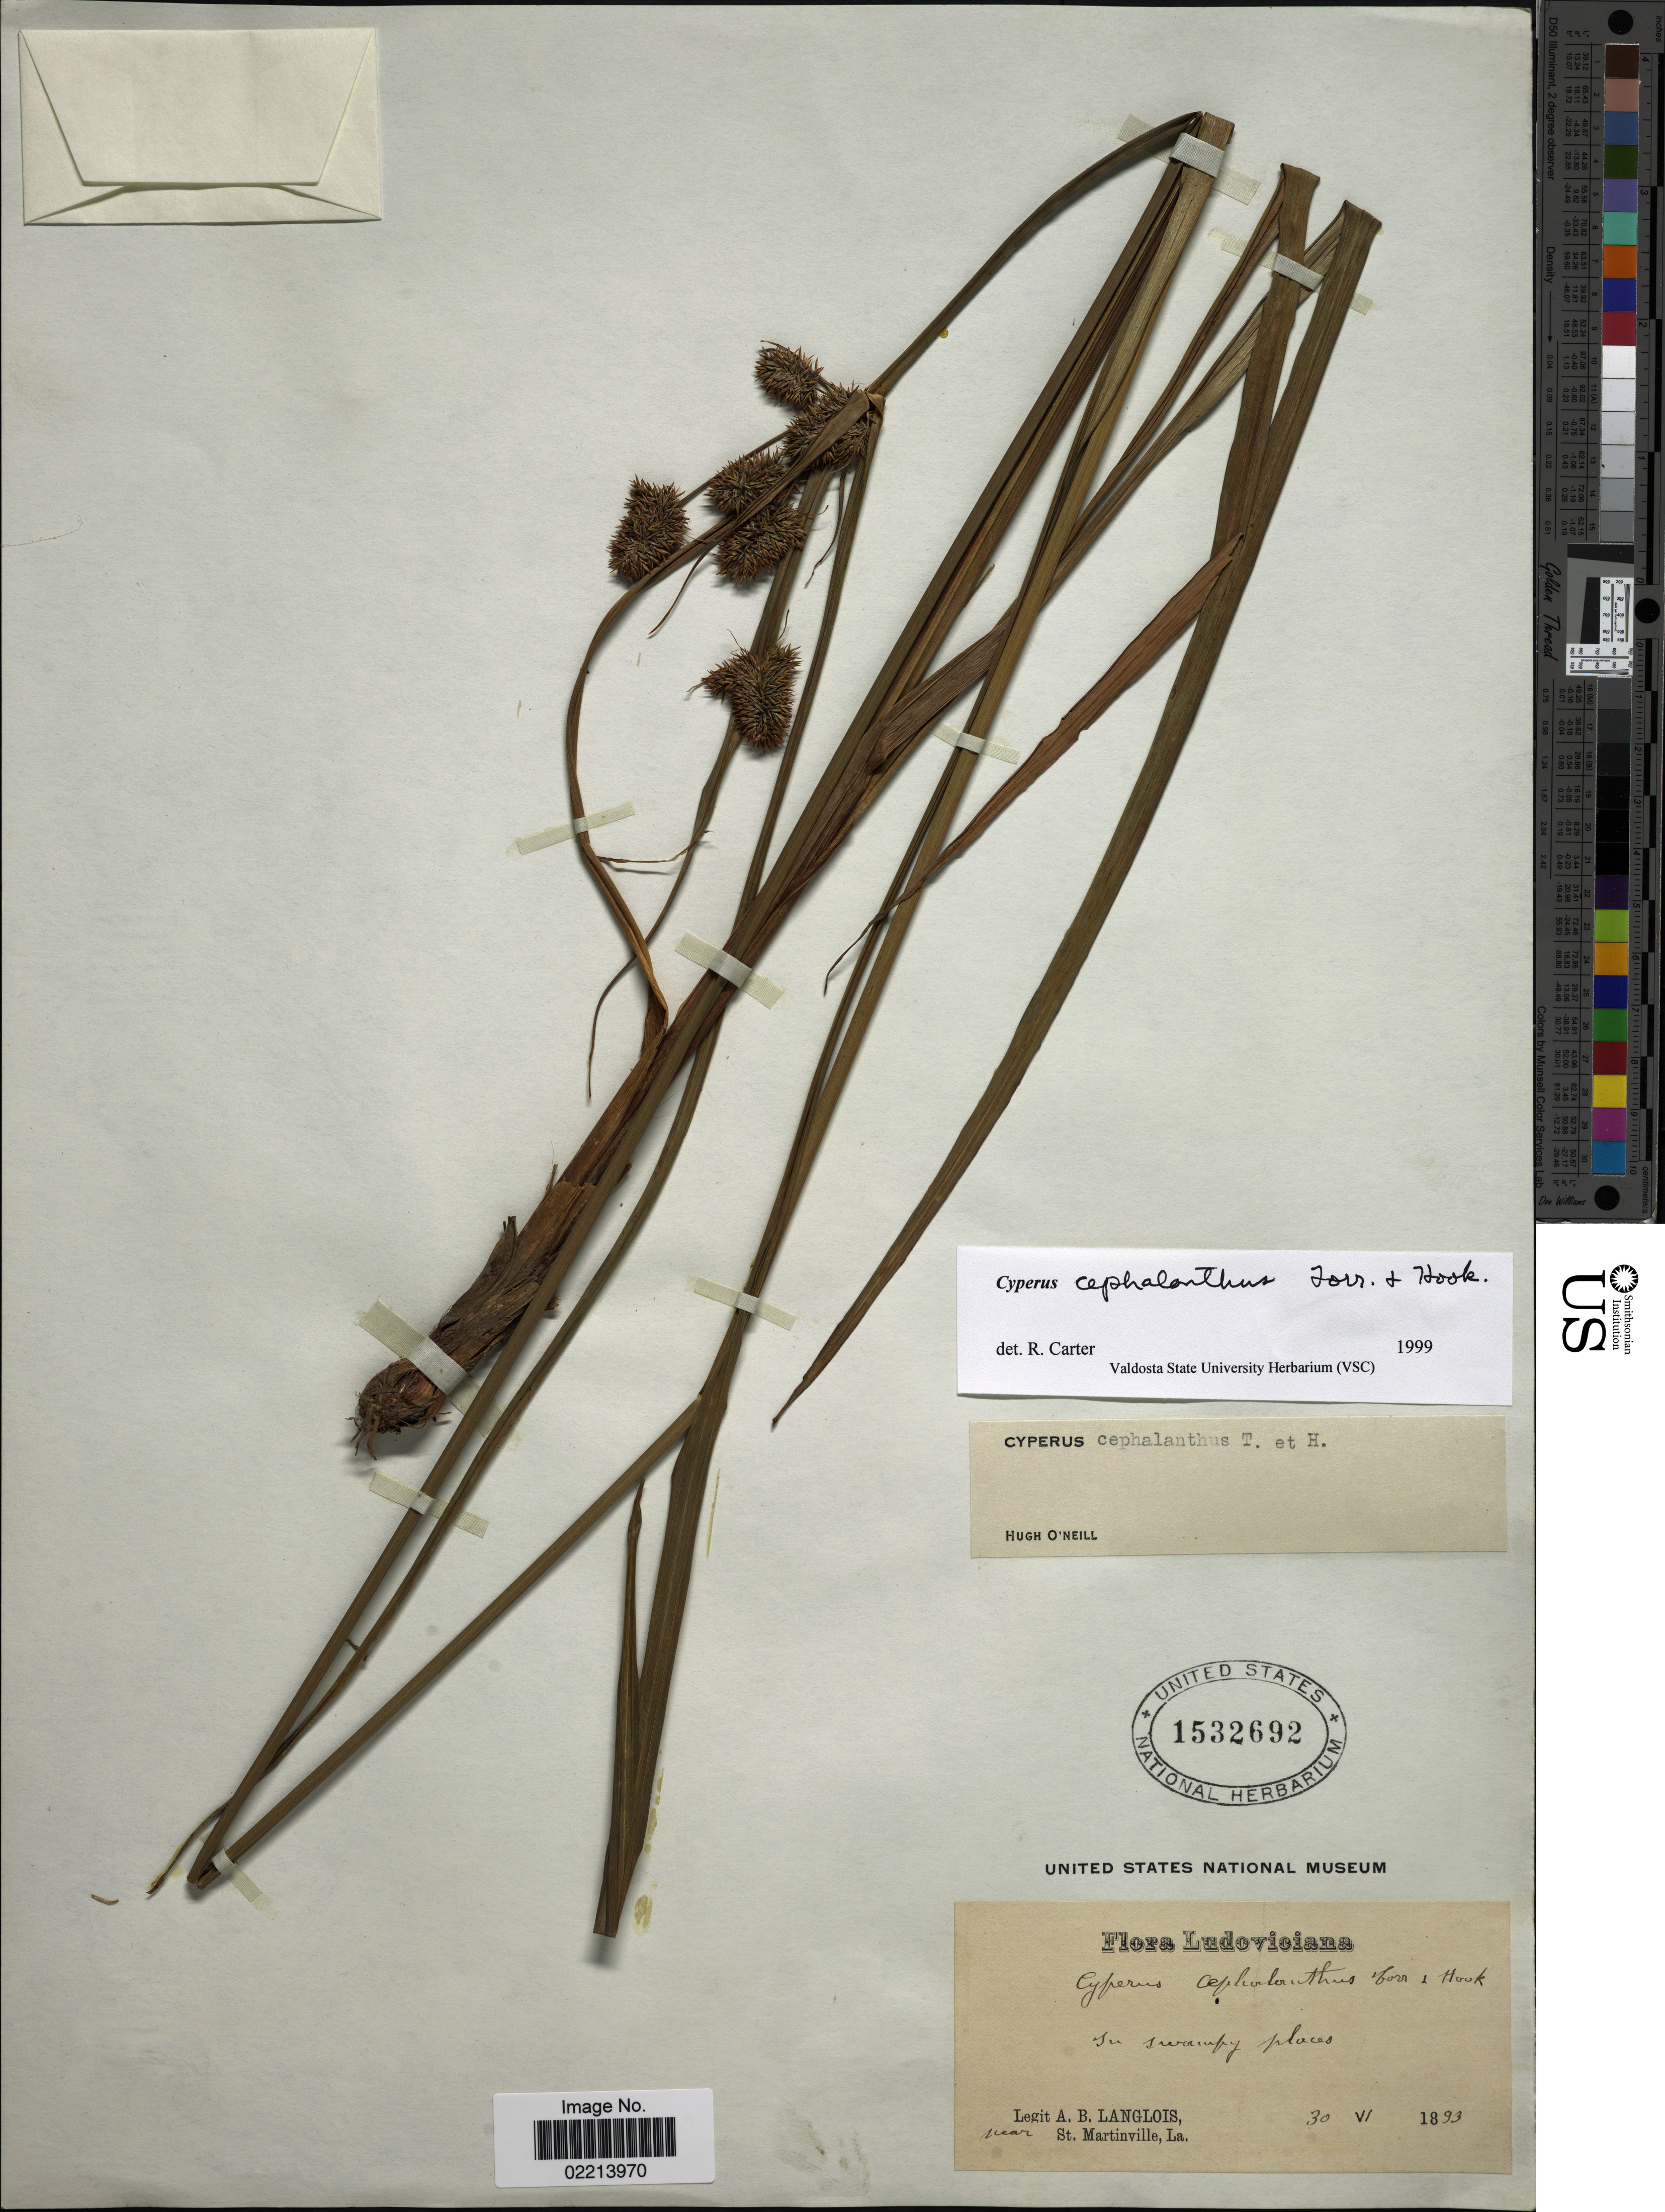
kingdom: Plantae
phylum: Tracheophyta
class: Liliopsida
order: Poales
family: Cyperaceae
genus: Cyperus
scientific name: Cyperus cephalanthus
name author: Torr. & Hook.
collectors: A. Langlois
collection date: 1893-06-30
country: United States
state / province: Louisiana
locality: In swampy places near St. Martinville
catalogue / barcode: US 1532692